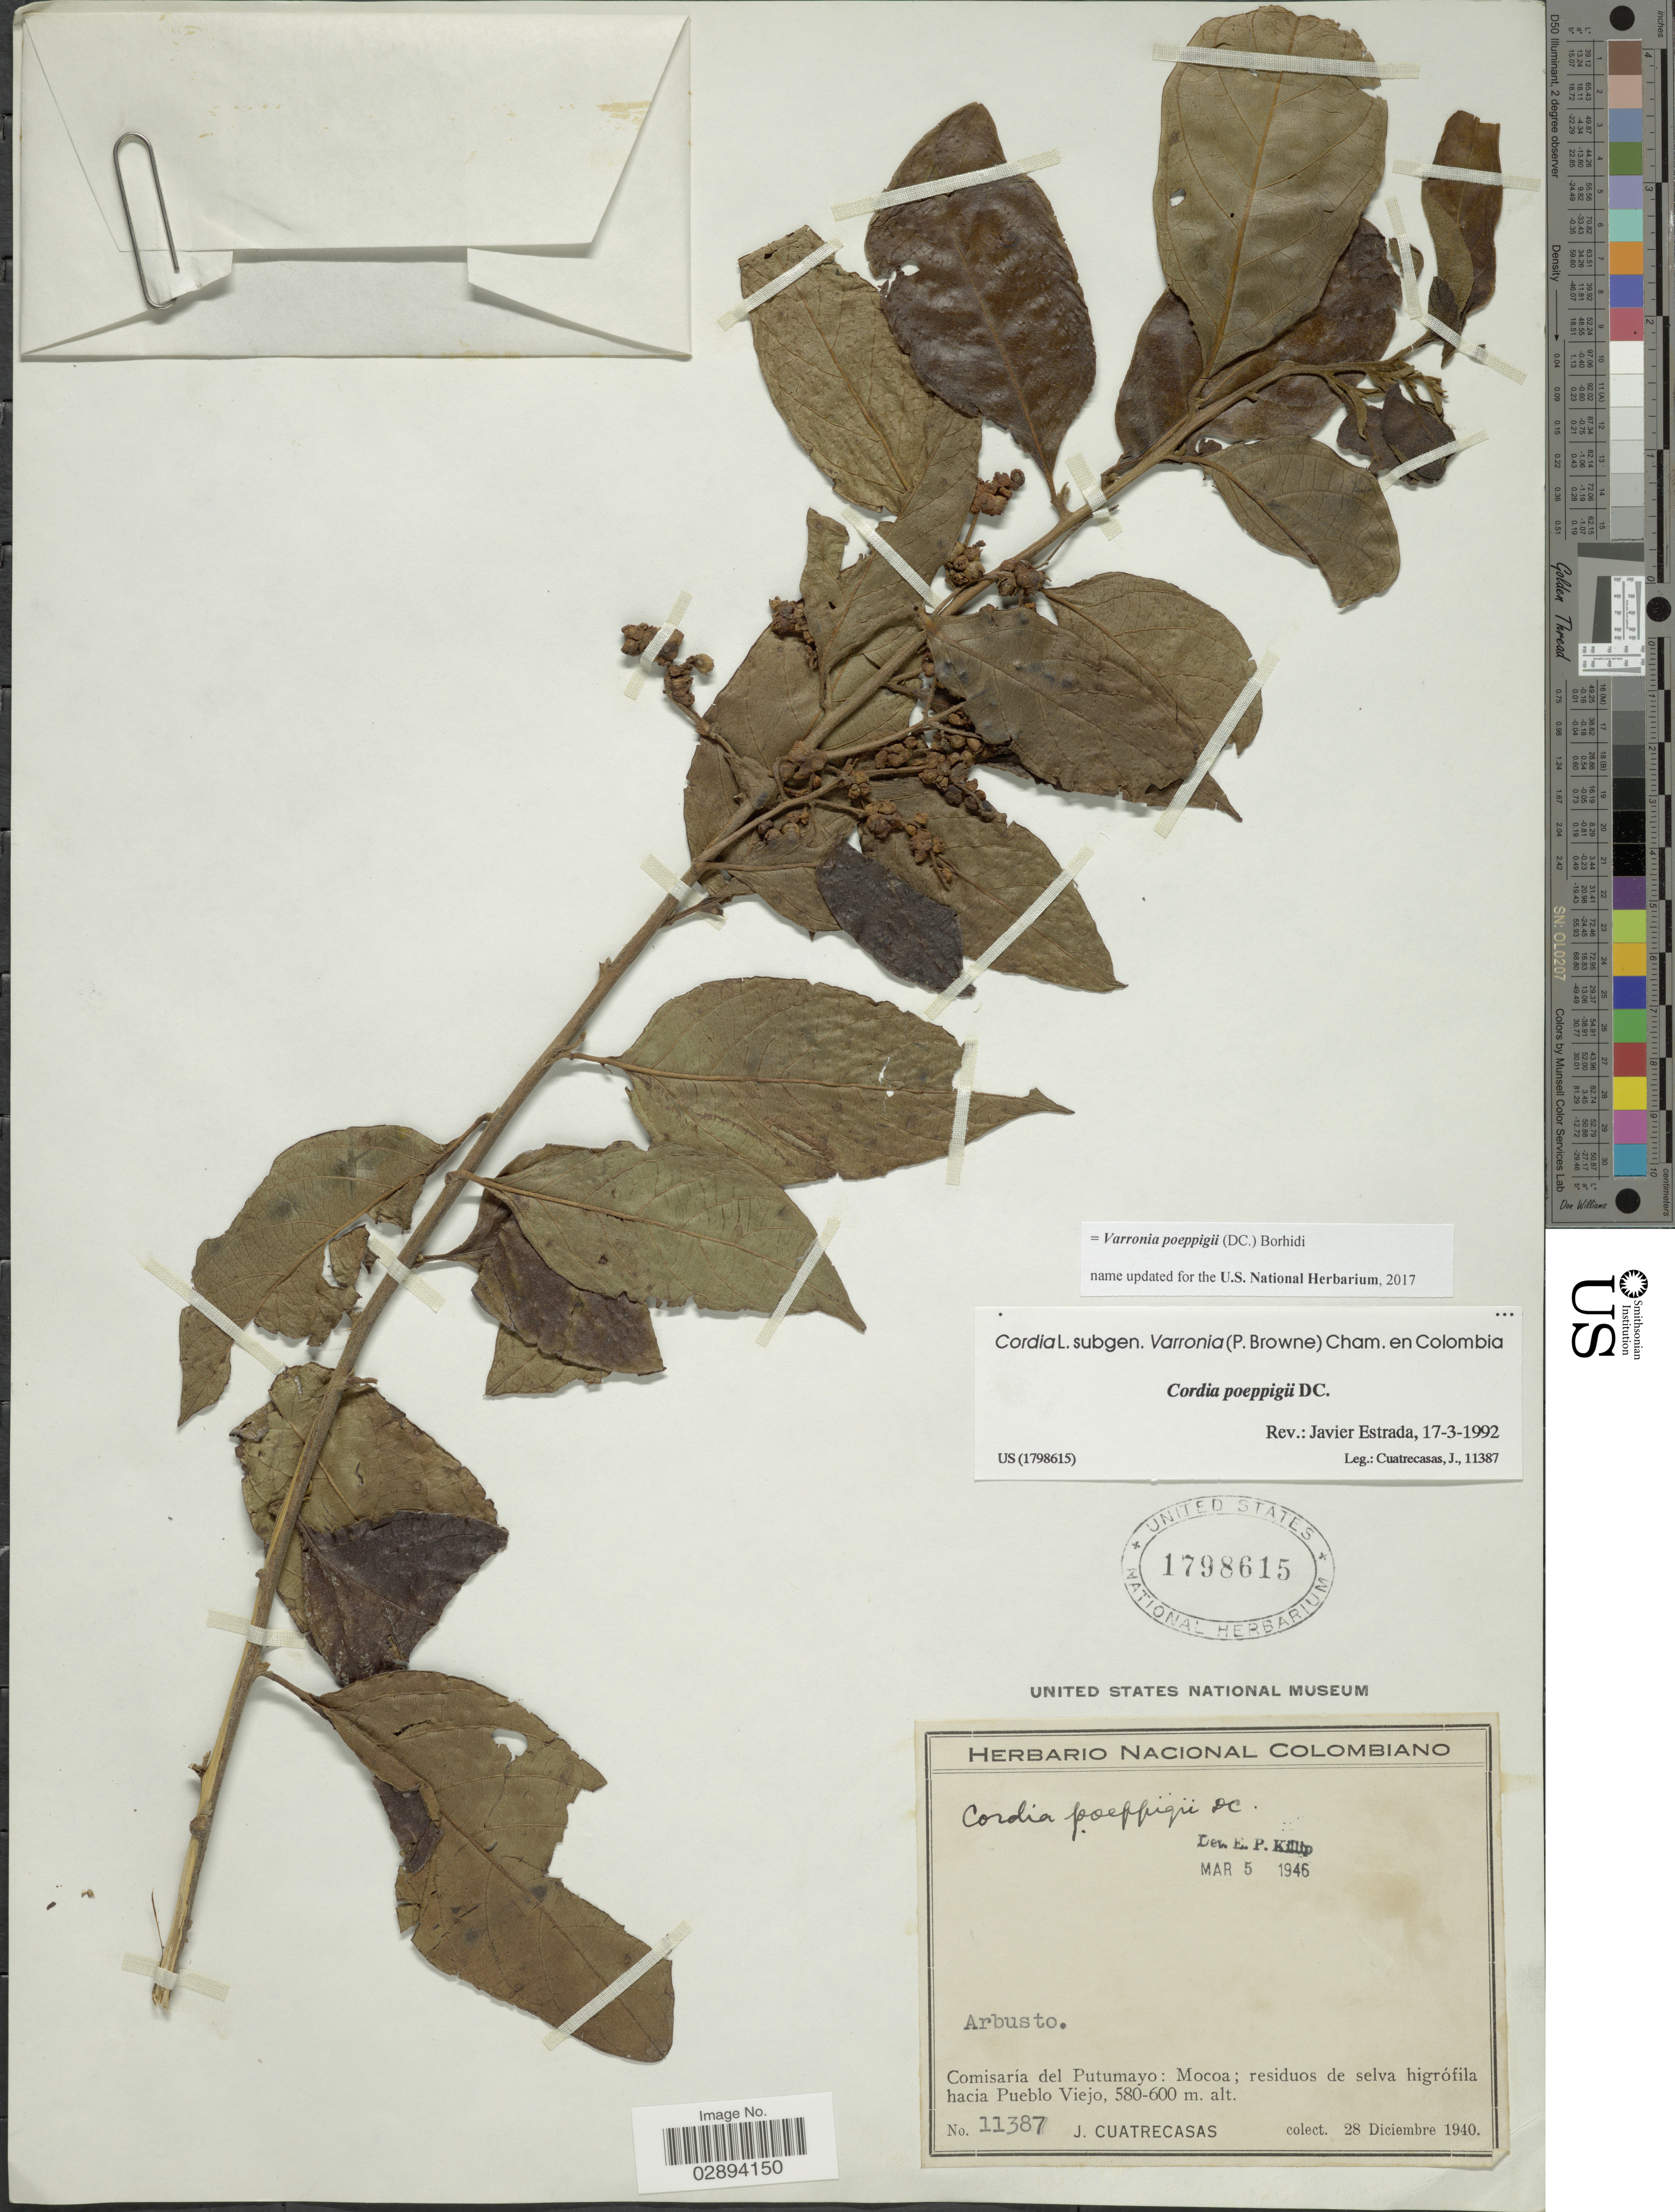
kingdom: Plantae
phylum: Tracheophyta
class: Magnoliopsida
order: Boraginales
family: Cordiaceae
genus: Varronia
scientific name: Varronia poeppigii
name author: (DC.) Borhidi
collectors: J. Cuatrecasas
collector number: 11387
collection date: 1940-12-28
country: Colombia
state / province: Putumayo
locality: Comisaría del Putumayo, Mocoa, residuos de selva higrófila hacia Pueblo Viejo.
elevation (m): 580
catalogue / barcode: US 1798615